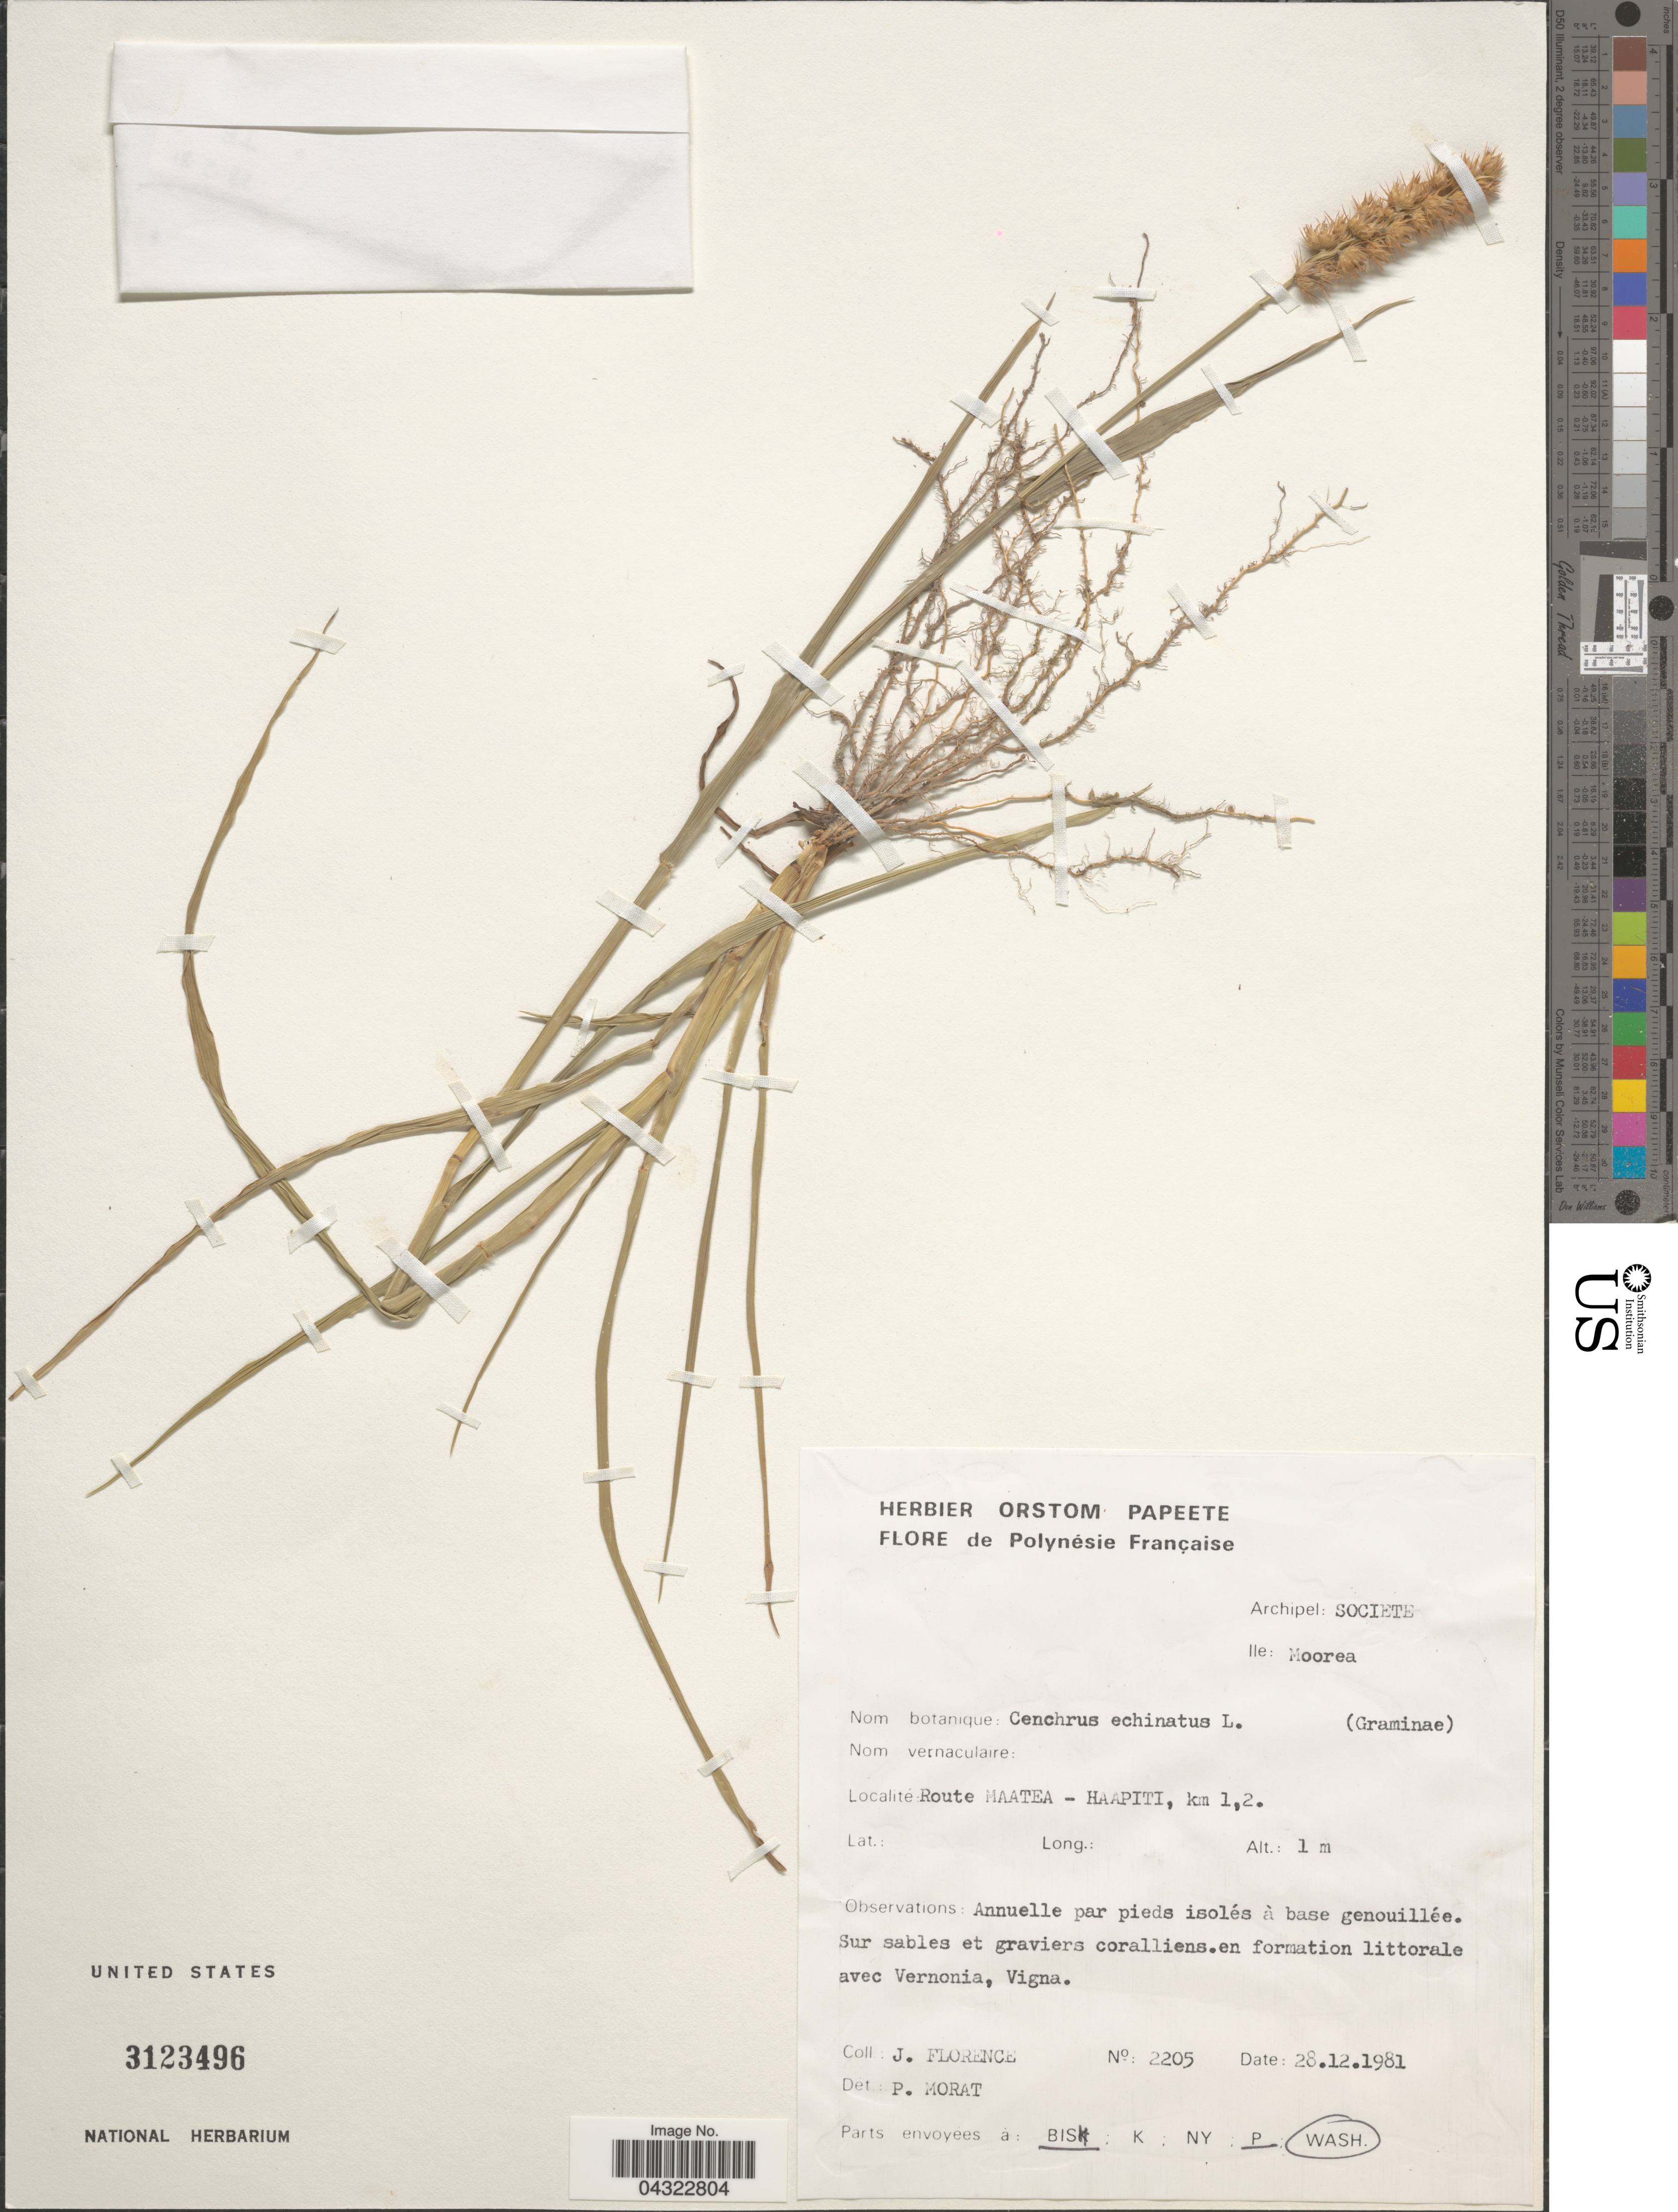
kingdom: Plantae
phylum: Tracheophyta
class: Liliopsida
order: Poales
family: Poaceae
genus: Cenchrus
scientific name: Cenchrus echinatus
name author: L.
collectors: J. Florence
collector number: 2205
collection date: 1981-12-28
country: French Polynesia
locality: Polynésie Française. Archipel: Societe. Ile: Moorea. Route Maatea - Haapiti, km 1,2.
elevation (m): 1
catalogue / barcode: US 3123496